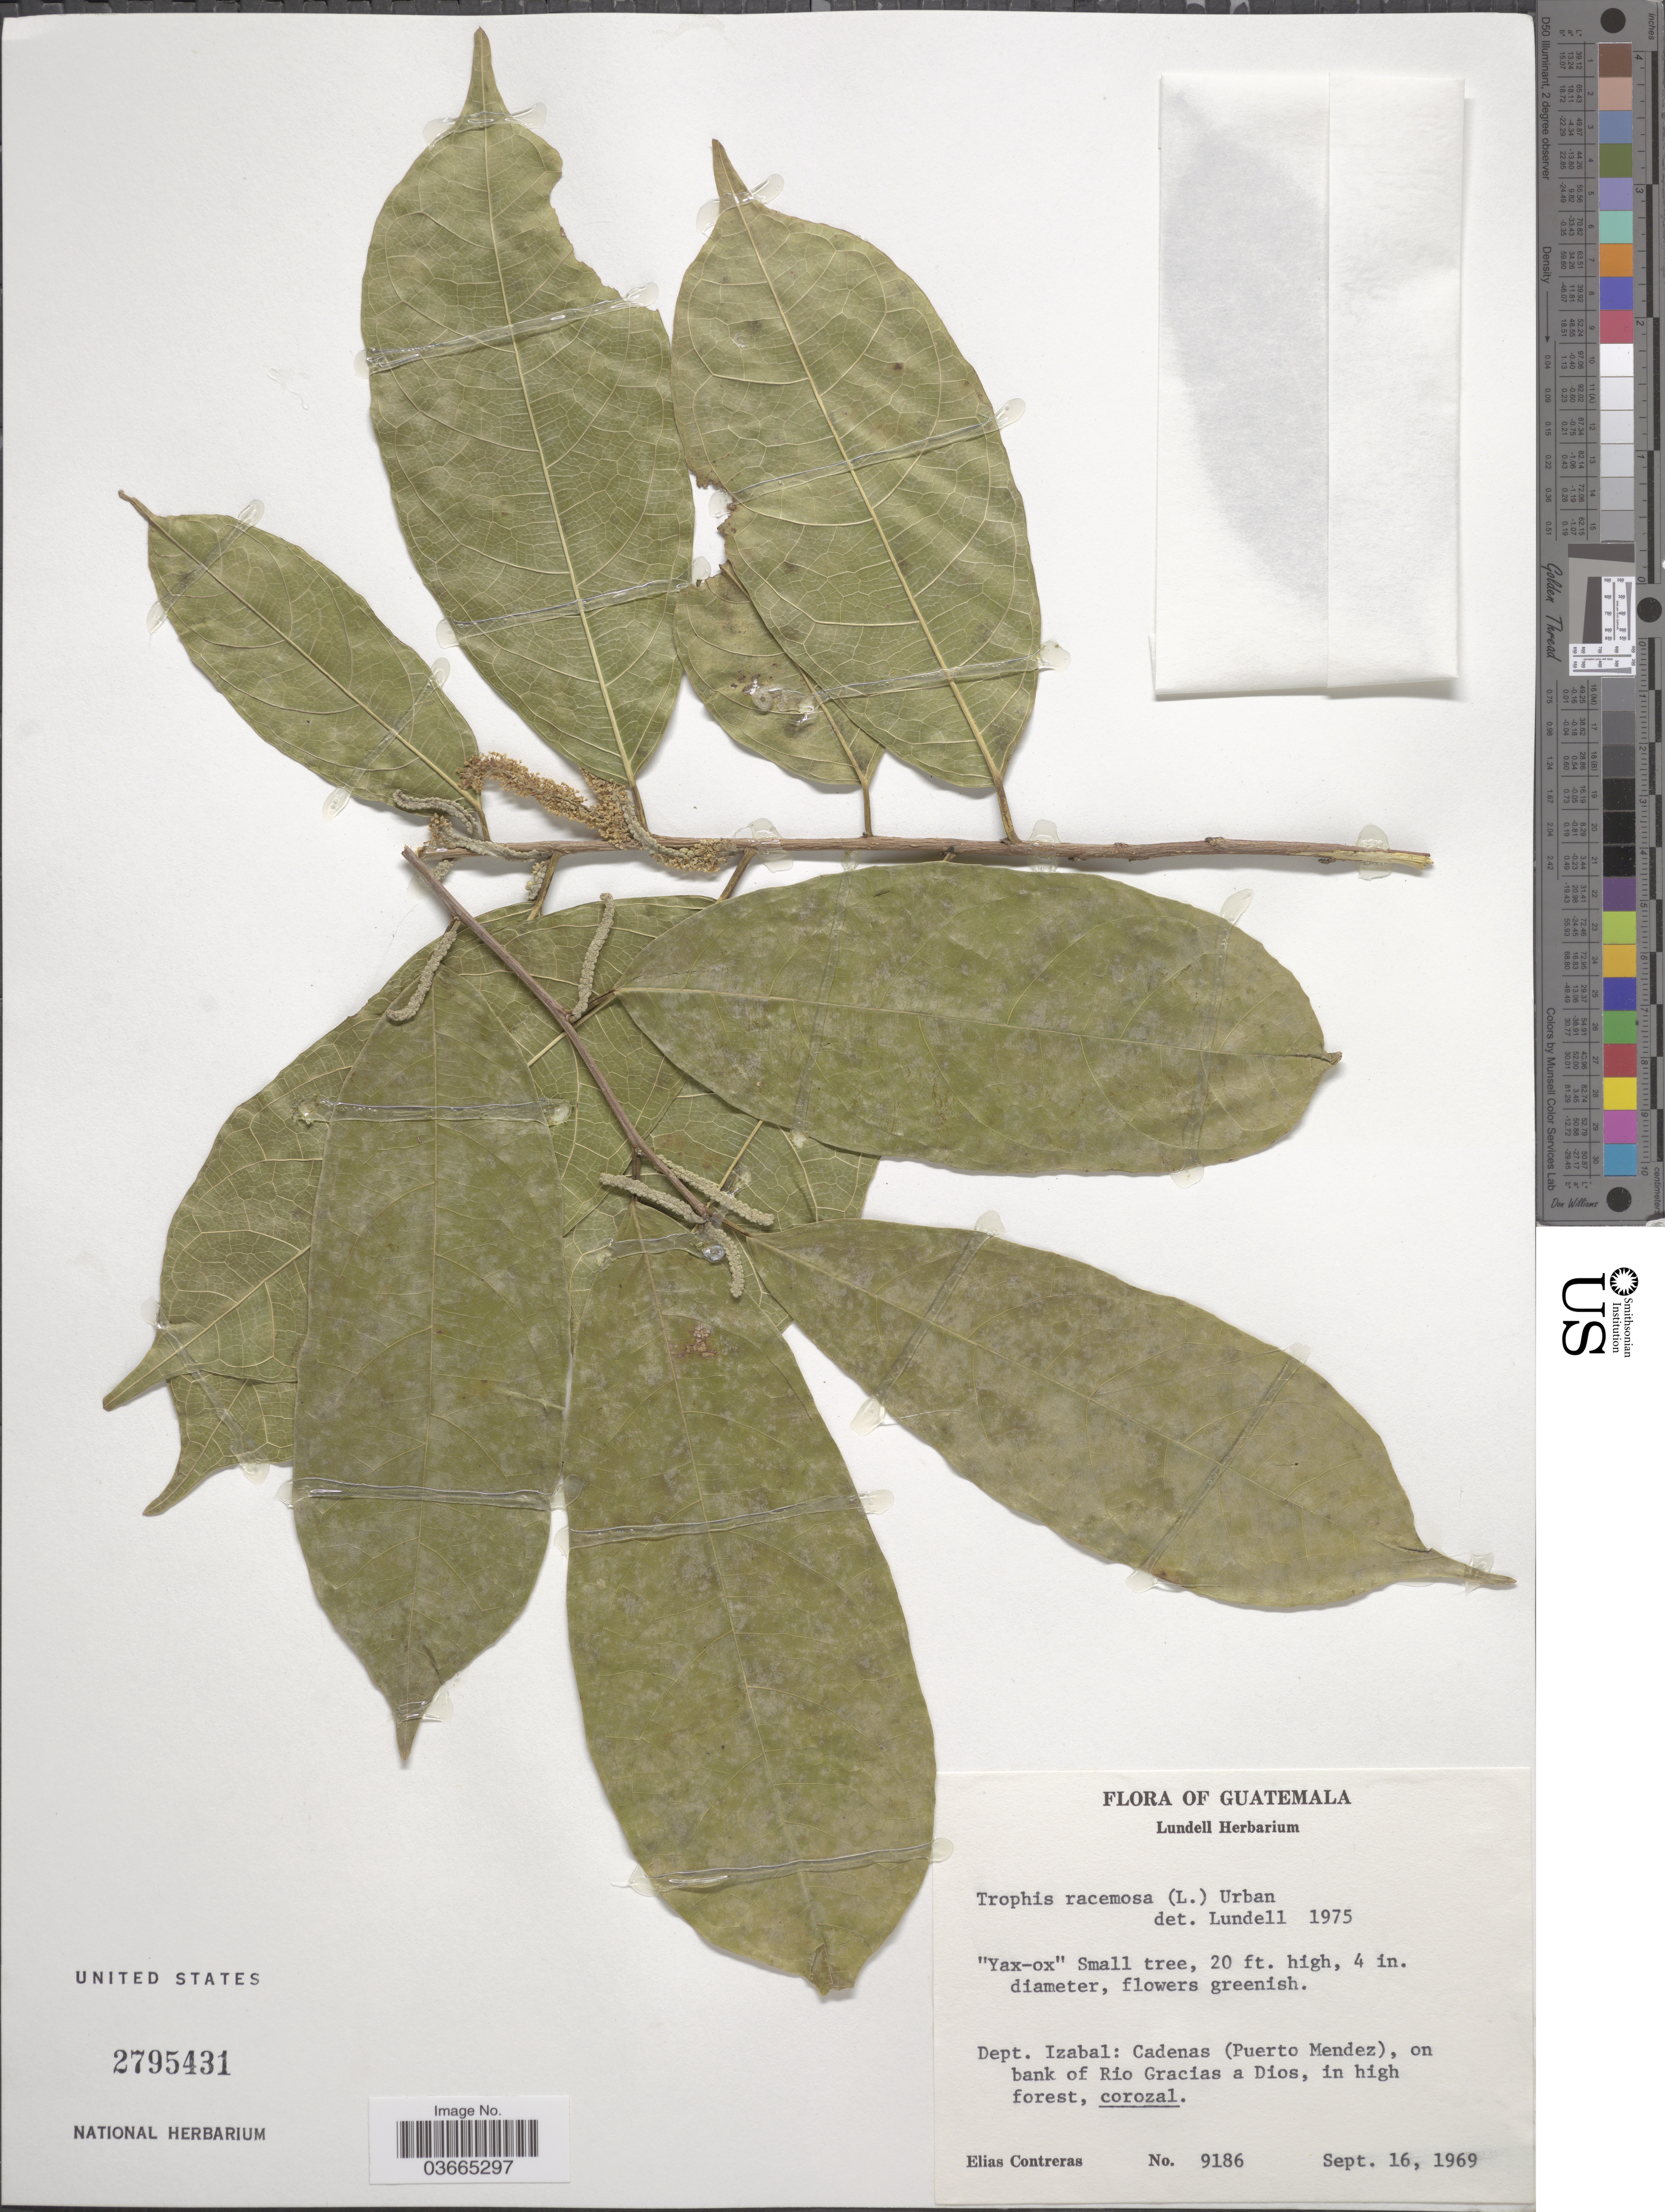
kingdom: Plantae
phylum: Tracheophyta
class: Magnoliopsida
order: Rosales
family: Moraceae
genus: Trophis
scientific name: Trophis racemosa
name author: (L.) Urb.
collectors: E. Contreras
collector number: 9186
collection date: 1969-09-16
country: Guatemala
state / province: Izabal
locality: Dept. Izabal: Cadenas (Puerto Mendez), on bank of Rio Gracias a Dios.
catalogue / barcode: US 2795431